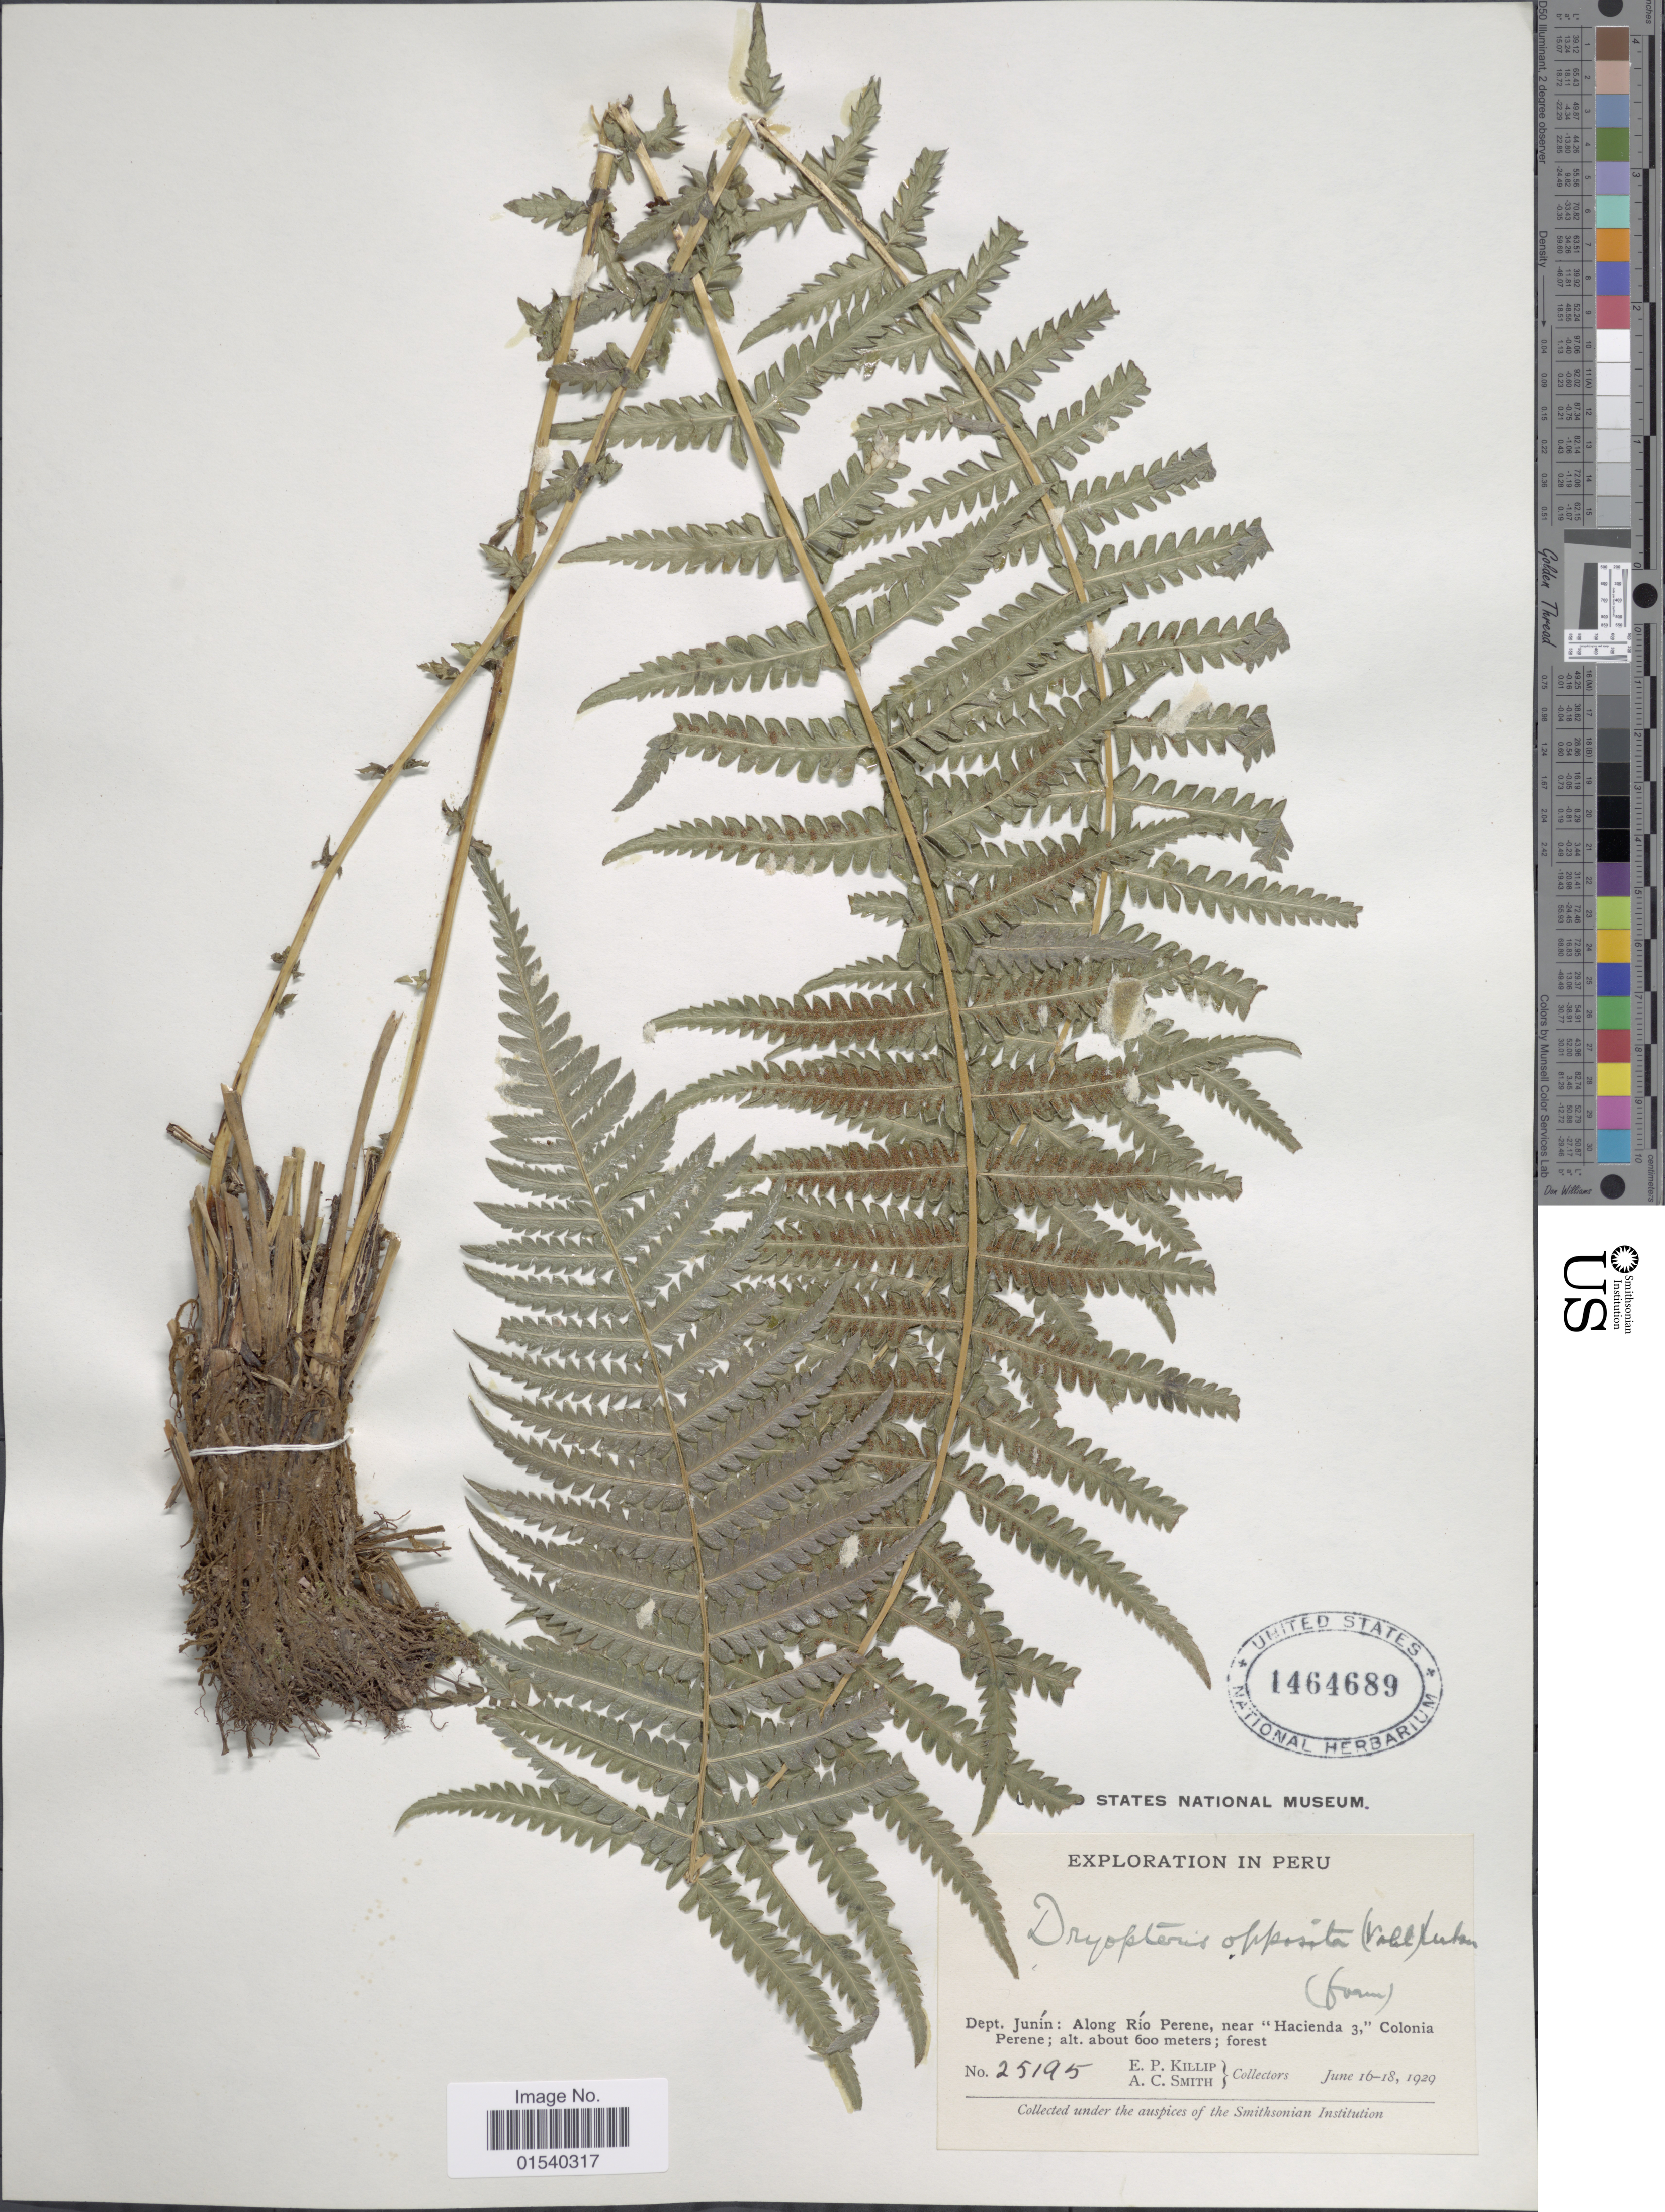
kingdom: Plantae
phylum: Tracheophyta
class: Polypodiopsida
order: Polypodiales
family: Thelypteridaceae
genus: Amauropelta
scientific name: Amauropelta opposita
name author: (Vahl) Pic. Serm.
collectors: E. P. Killip & A. C. Smith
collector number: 25195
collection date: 1929-06-16/1929-06-18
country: Peru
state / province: Junín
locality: Dept. Junín: Along Río Perene, near 'Hacienda 3,' Colonia Perene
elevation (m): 600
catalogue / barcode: US 1464689